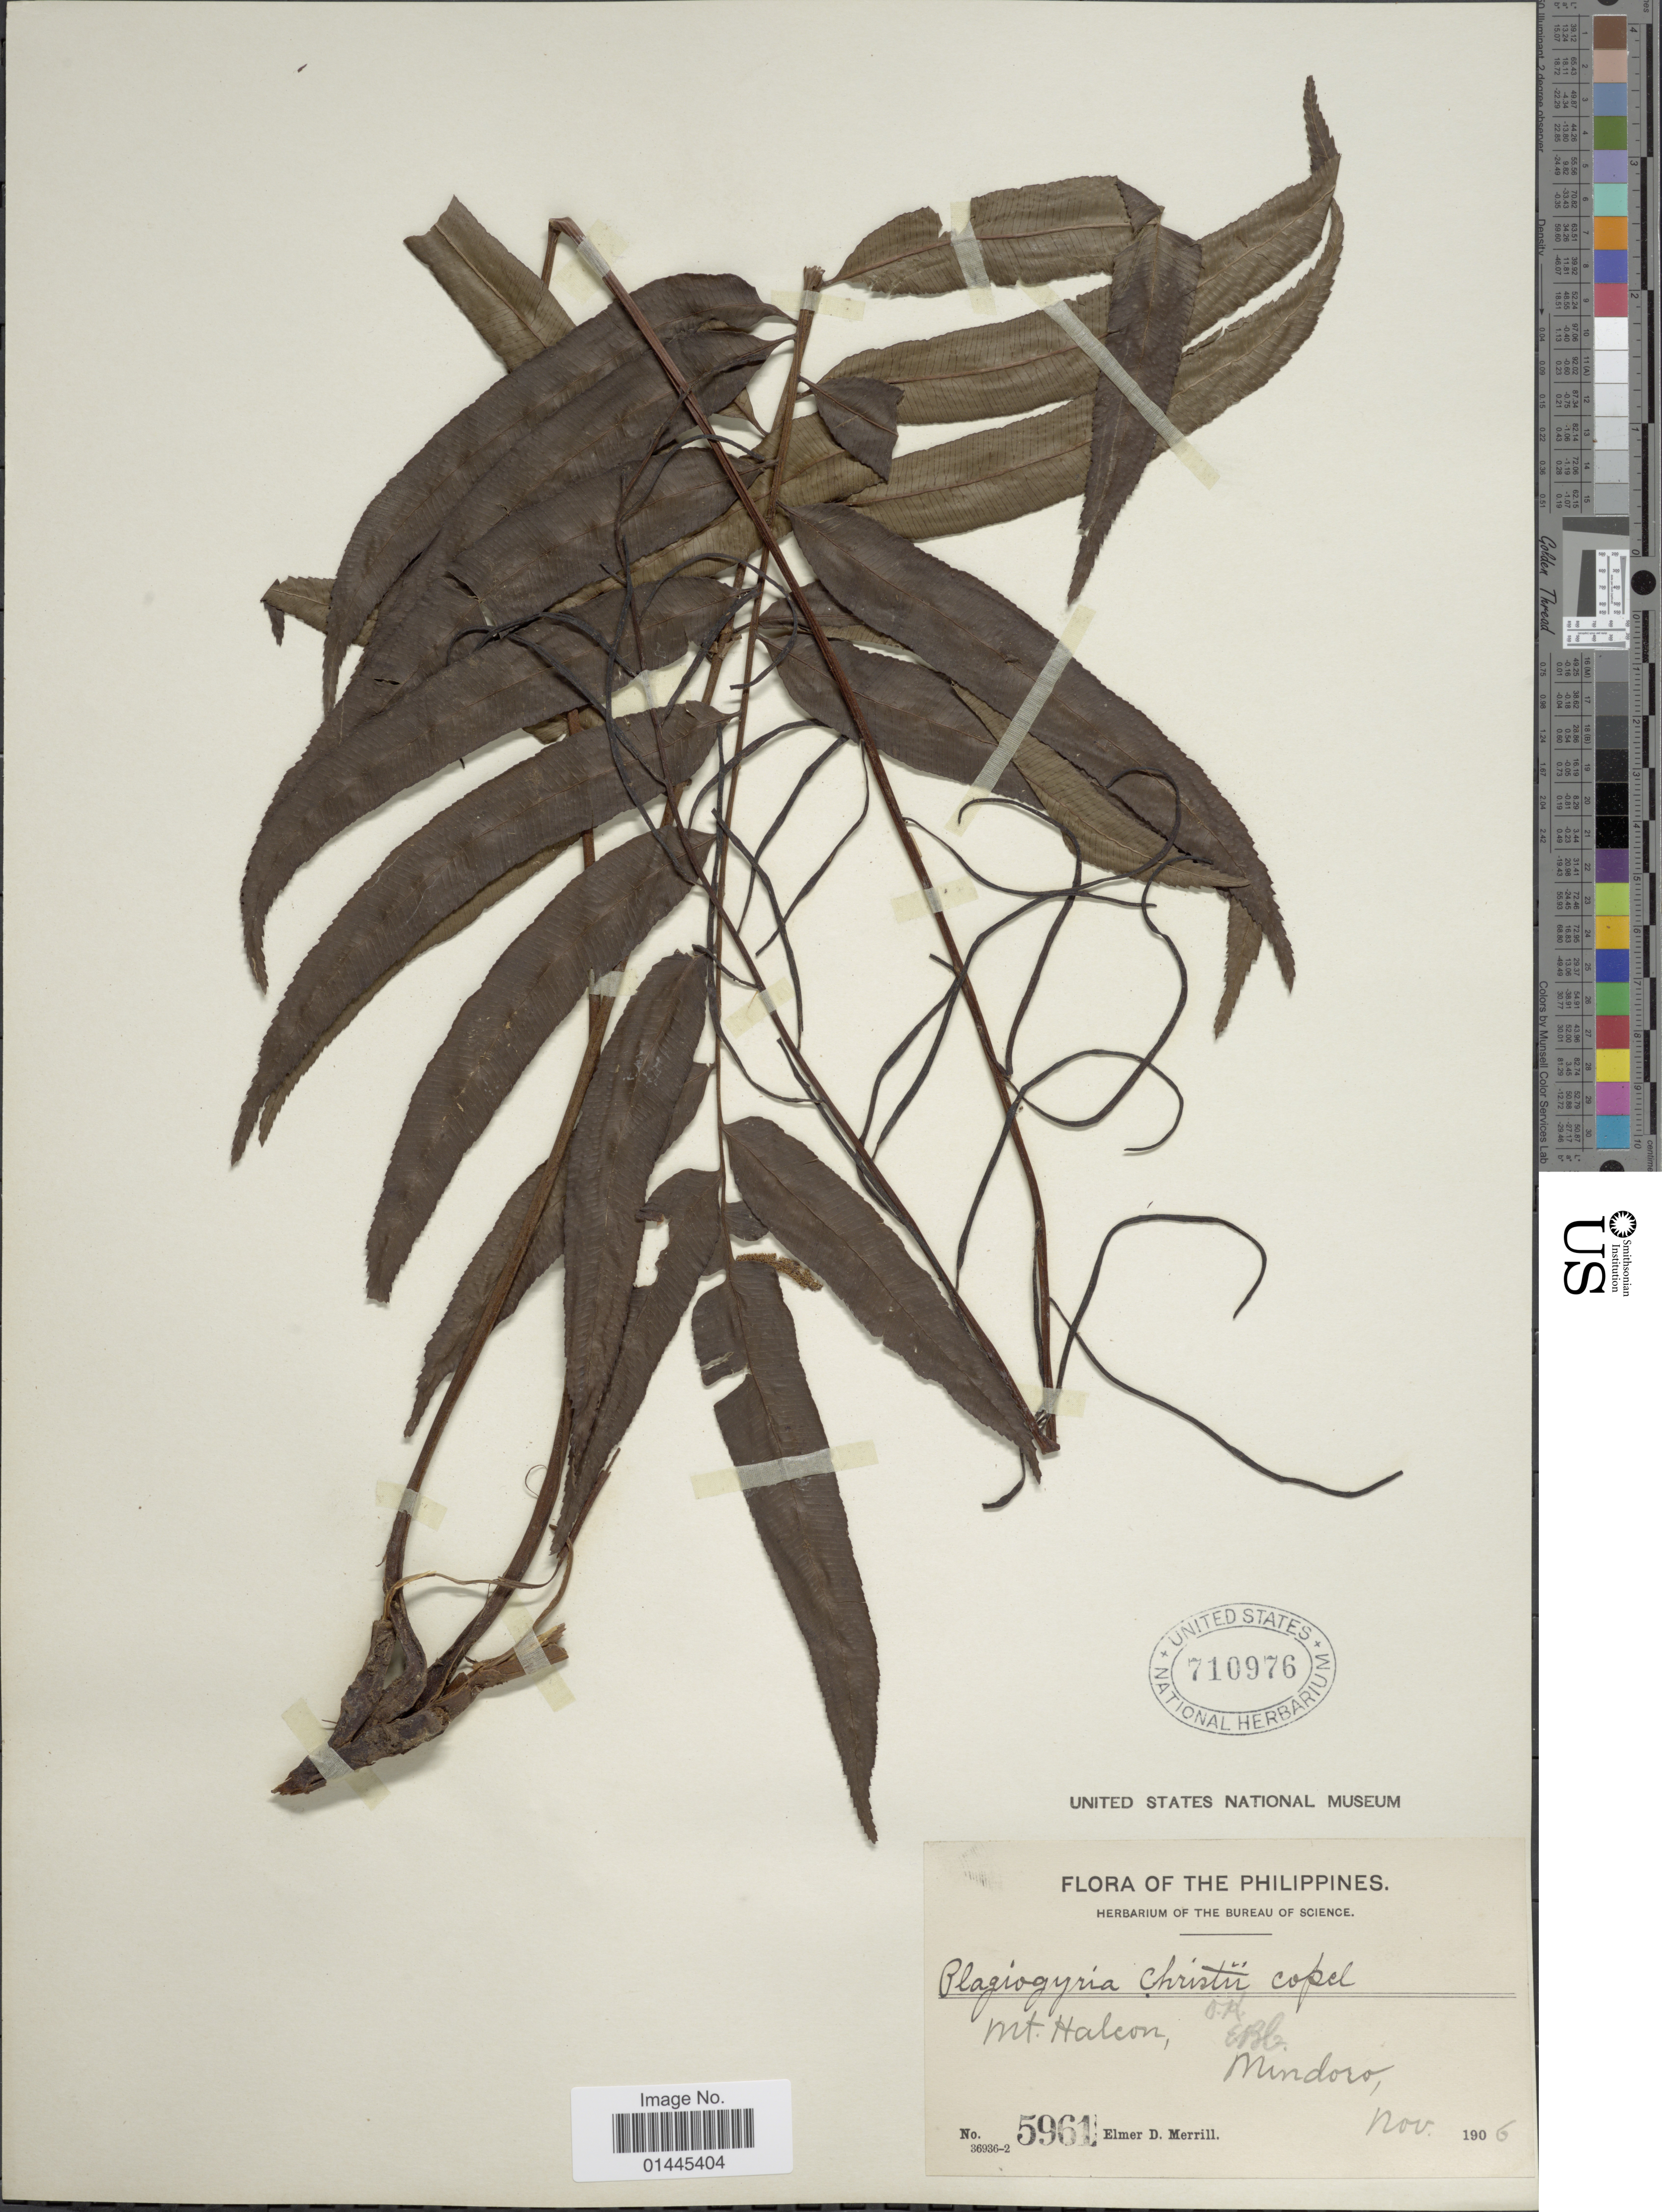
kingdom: Plantae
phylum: Tracheophyta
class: Polypodiopsida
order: Cyatheales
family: Plagiogyriaceae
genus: Plagiogyria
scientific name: Plagiogyria christii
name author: Copel.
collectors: E. D. Merrill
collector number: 5961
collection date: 1906-11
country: Philippines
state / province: Mimaropa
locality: Mt. Halcon, Mindoro.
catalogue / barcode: US 710976